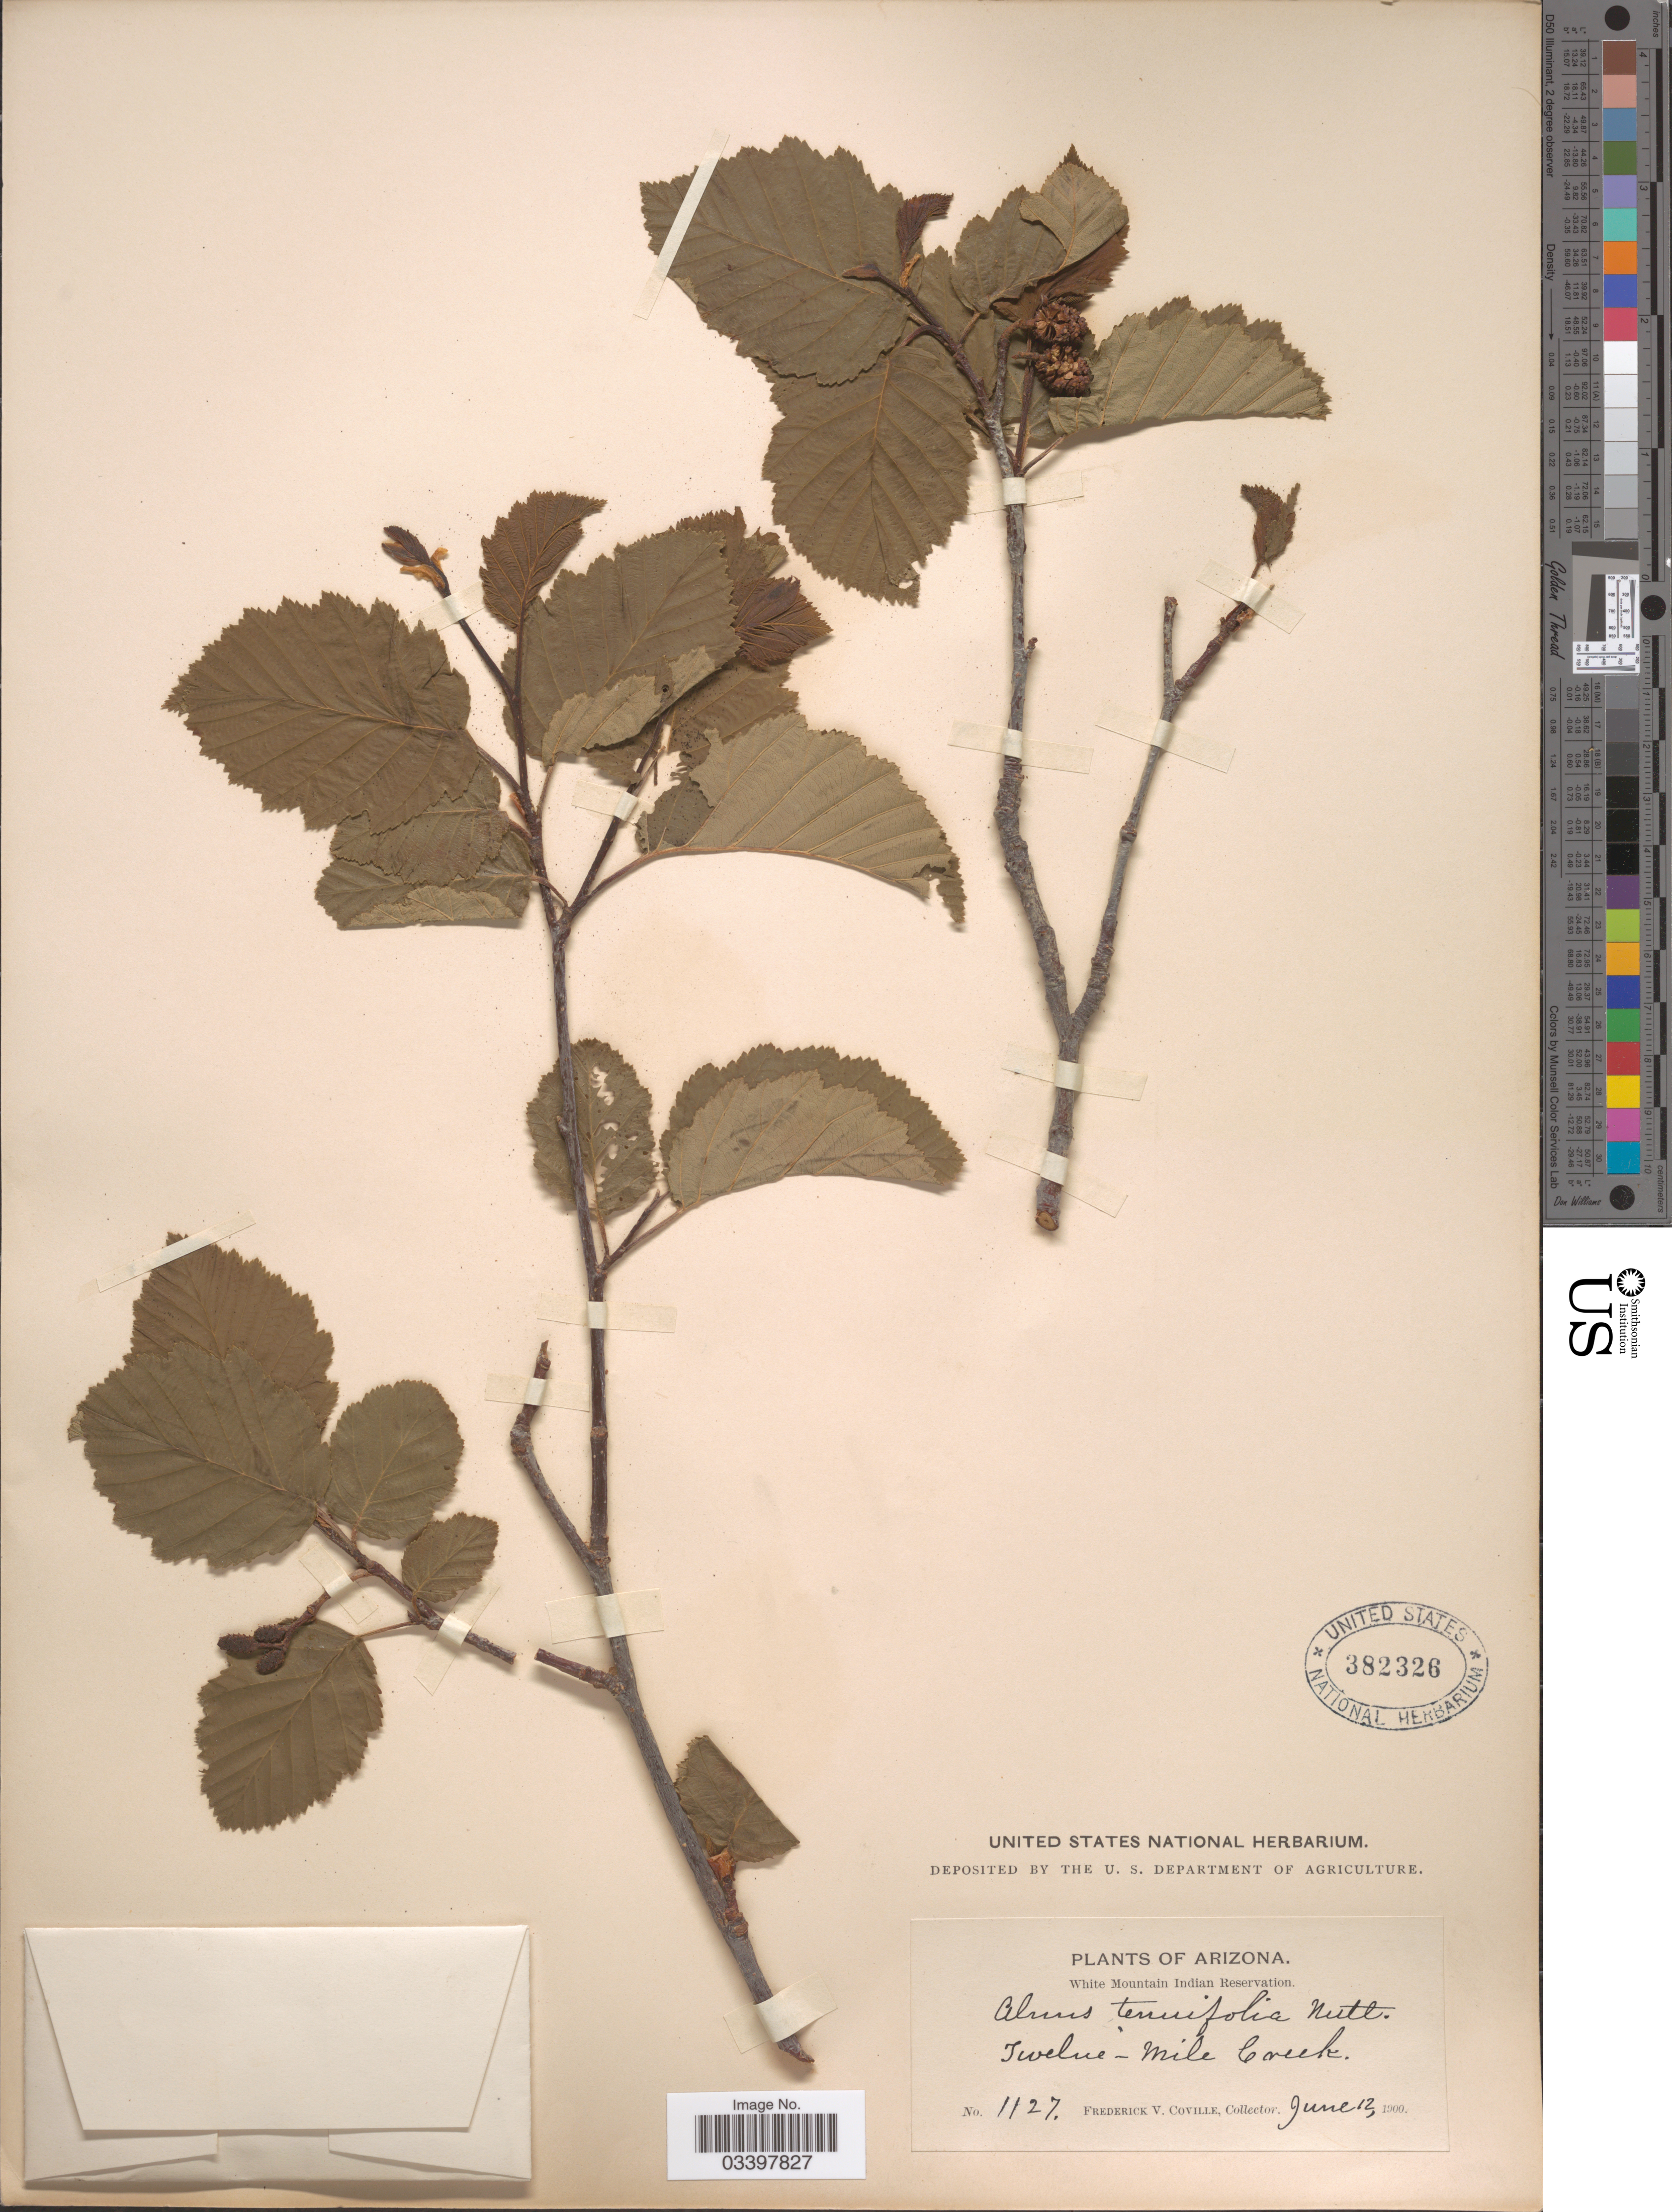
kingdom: Plantae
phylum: Tracheophyta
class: Magnoliopsida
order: Fagales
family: Betulaceae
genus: Alnus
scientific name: Alnus incana subsp. tenuifolia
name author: (Nutt.) Breitung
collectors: F. V. Coville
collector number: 1127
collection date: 1900-06-12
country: United States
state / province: Arizona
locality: White Mountain Indian Reservation. Twelve-Mile Creek.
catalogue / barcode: US 382326